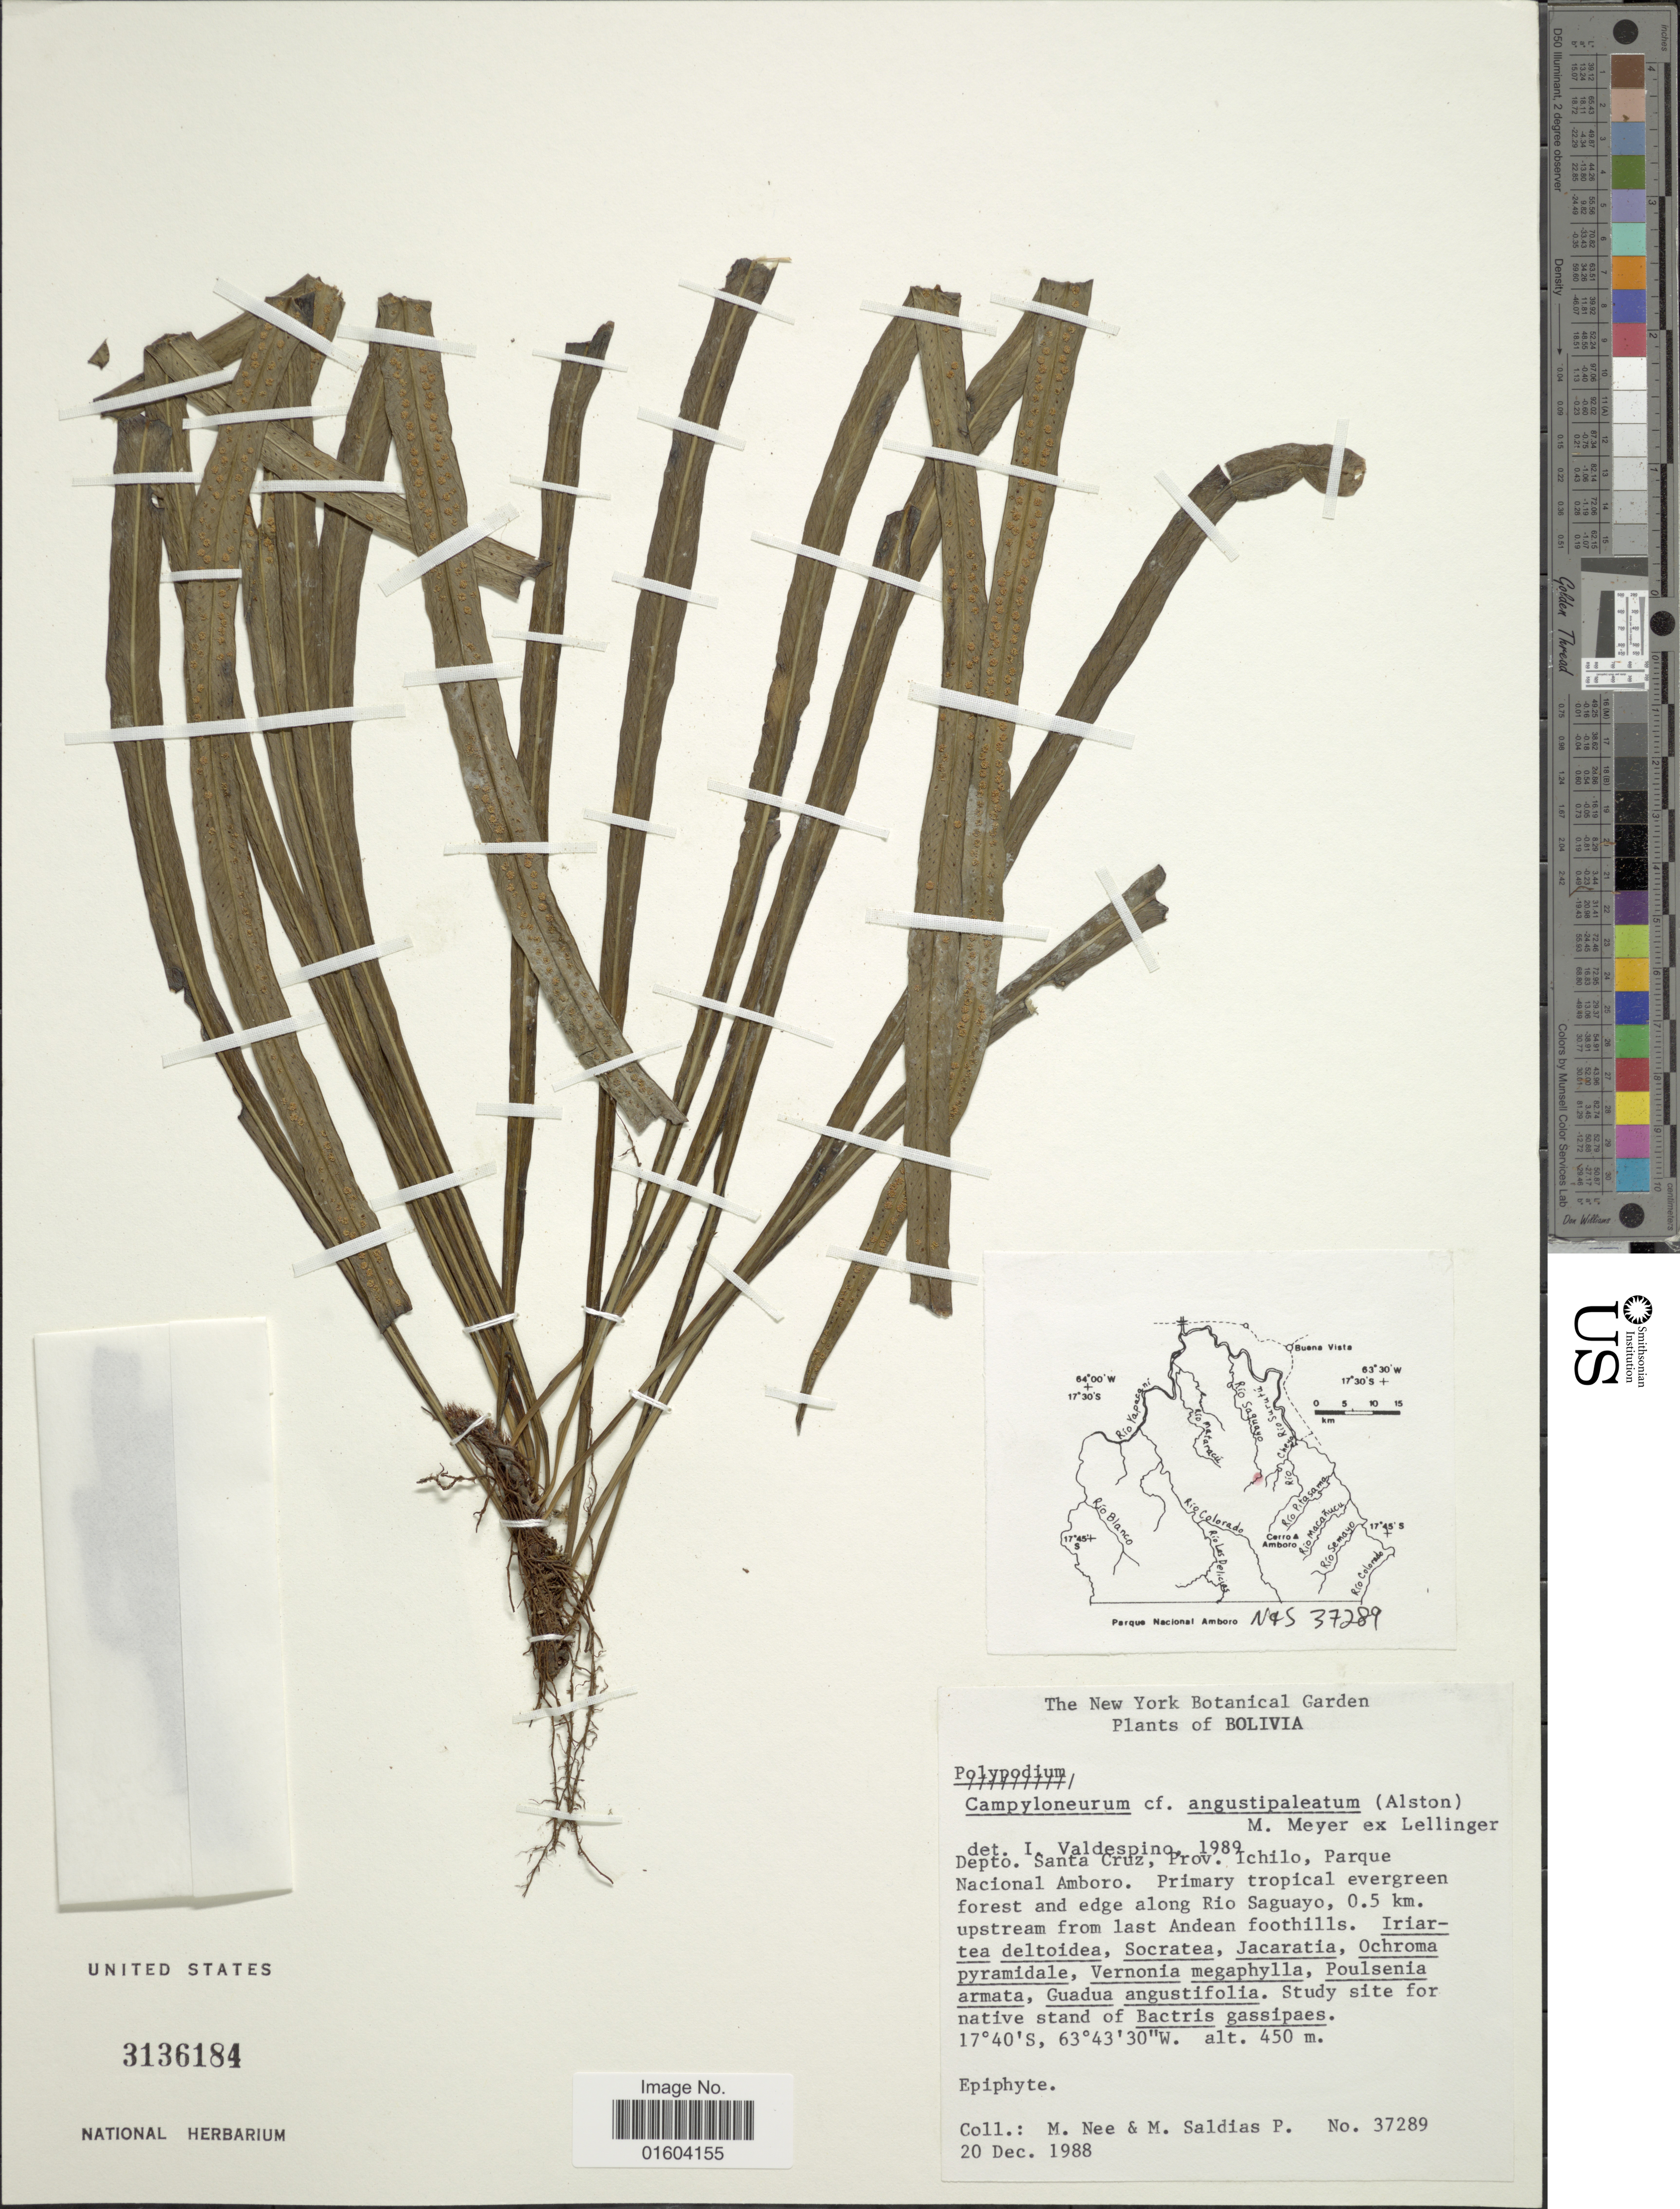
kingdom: Plantae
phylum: Tracheophyta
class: Polypodiopsida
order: Polypodiales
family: Polypodiaceae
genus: Campyloneurum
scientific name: Campyloneurum austrobrasilianum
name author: (Alston) Sota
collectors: M. Nee & M. Saldias P.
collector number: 37289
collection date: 1988-12-20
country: Bolivia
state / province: Santa Cruz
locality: Bolivia. Depto. Santa Cruz, Prov. Ichilo, Parque Nacional Amboro.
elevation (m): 450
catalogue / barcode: US 3136184